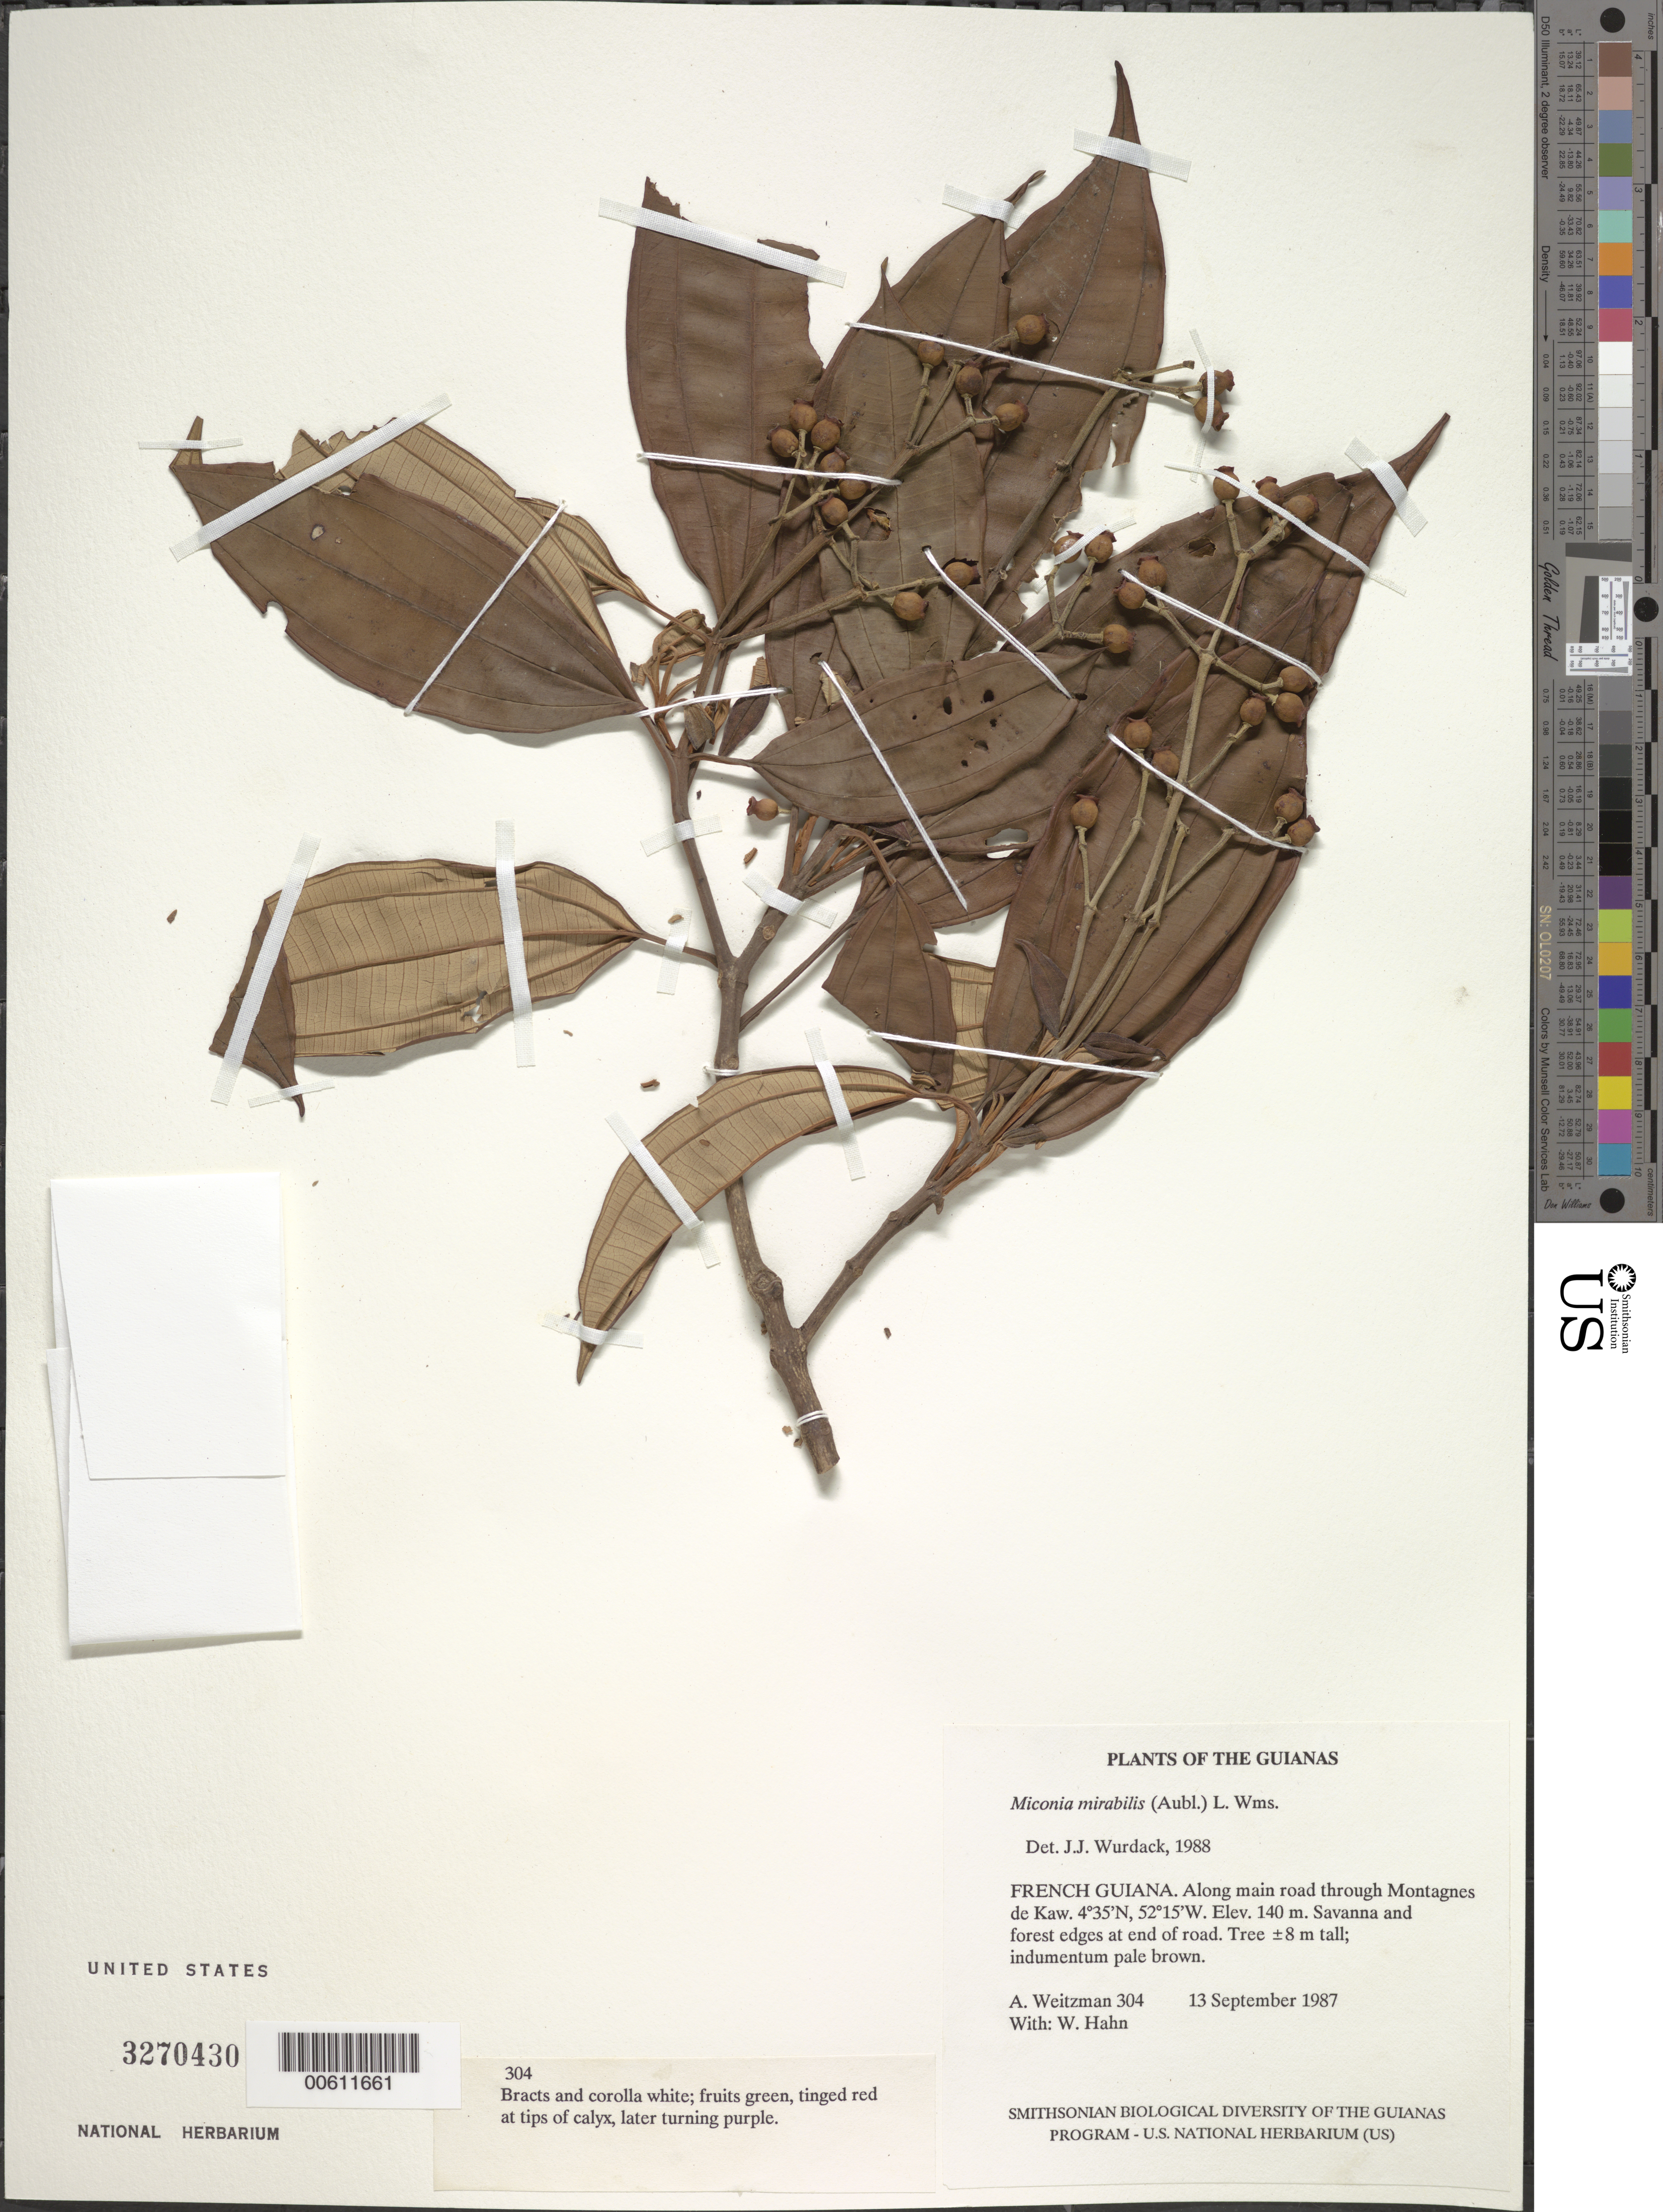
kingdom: Plantae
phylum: Tracheophyta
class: Magnoliopsida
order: Myrtales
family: Melastomataceae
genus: Miconia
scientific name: Miconia mirabilis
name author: (Aubl.) L.O. Williams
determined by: Wurdack, John J., (US), US (UNITED STATES)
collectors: A. L. Weitzman & W. Hahn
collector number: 304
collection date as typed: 13 September 1987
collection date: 1987-09-13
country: French Guiana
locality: Along main road through Montagnes de Kaw. At end of road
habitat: Savanna and forest edges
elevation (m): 140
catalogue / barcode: US 3270430